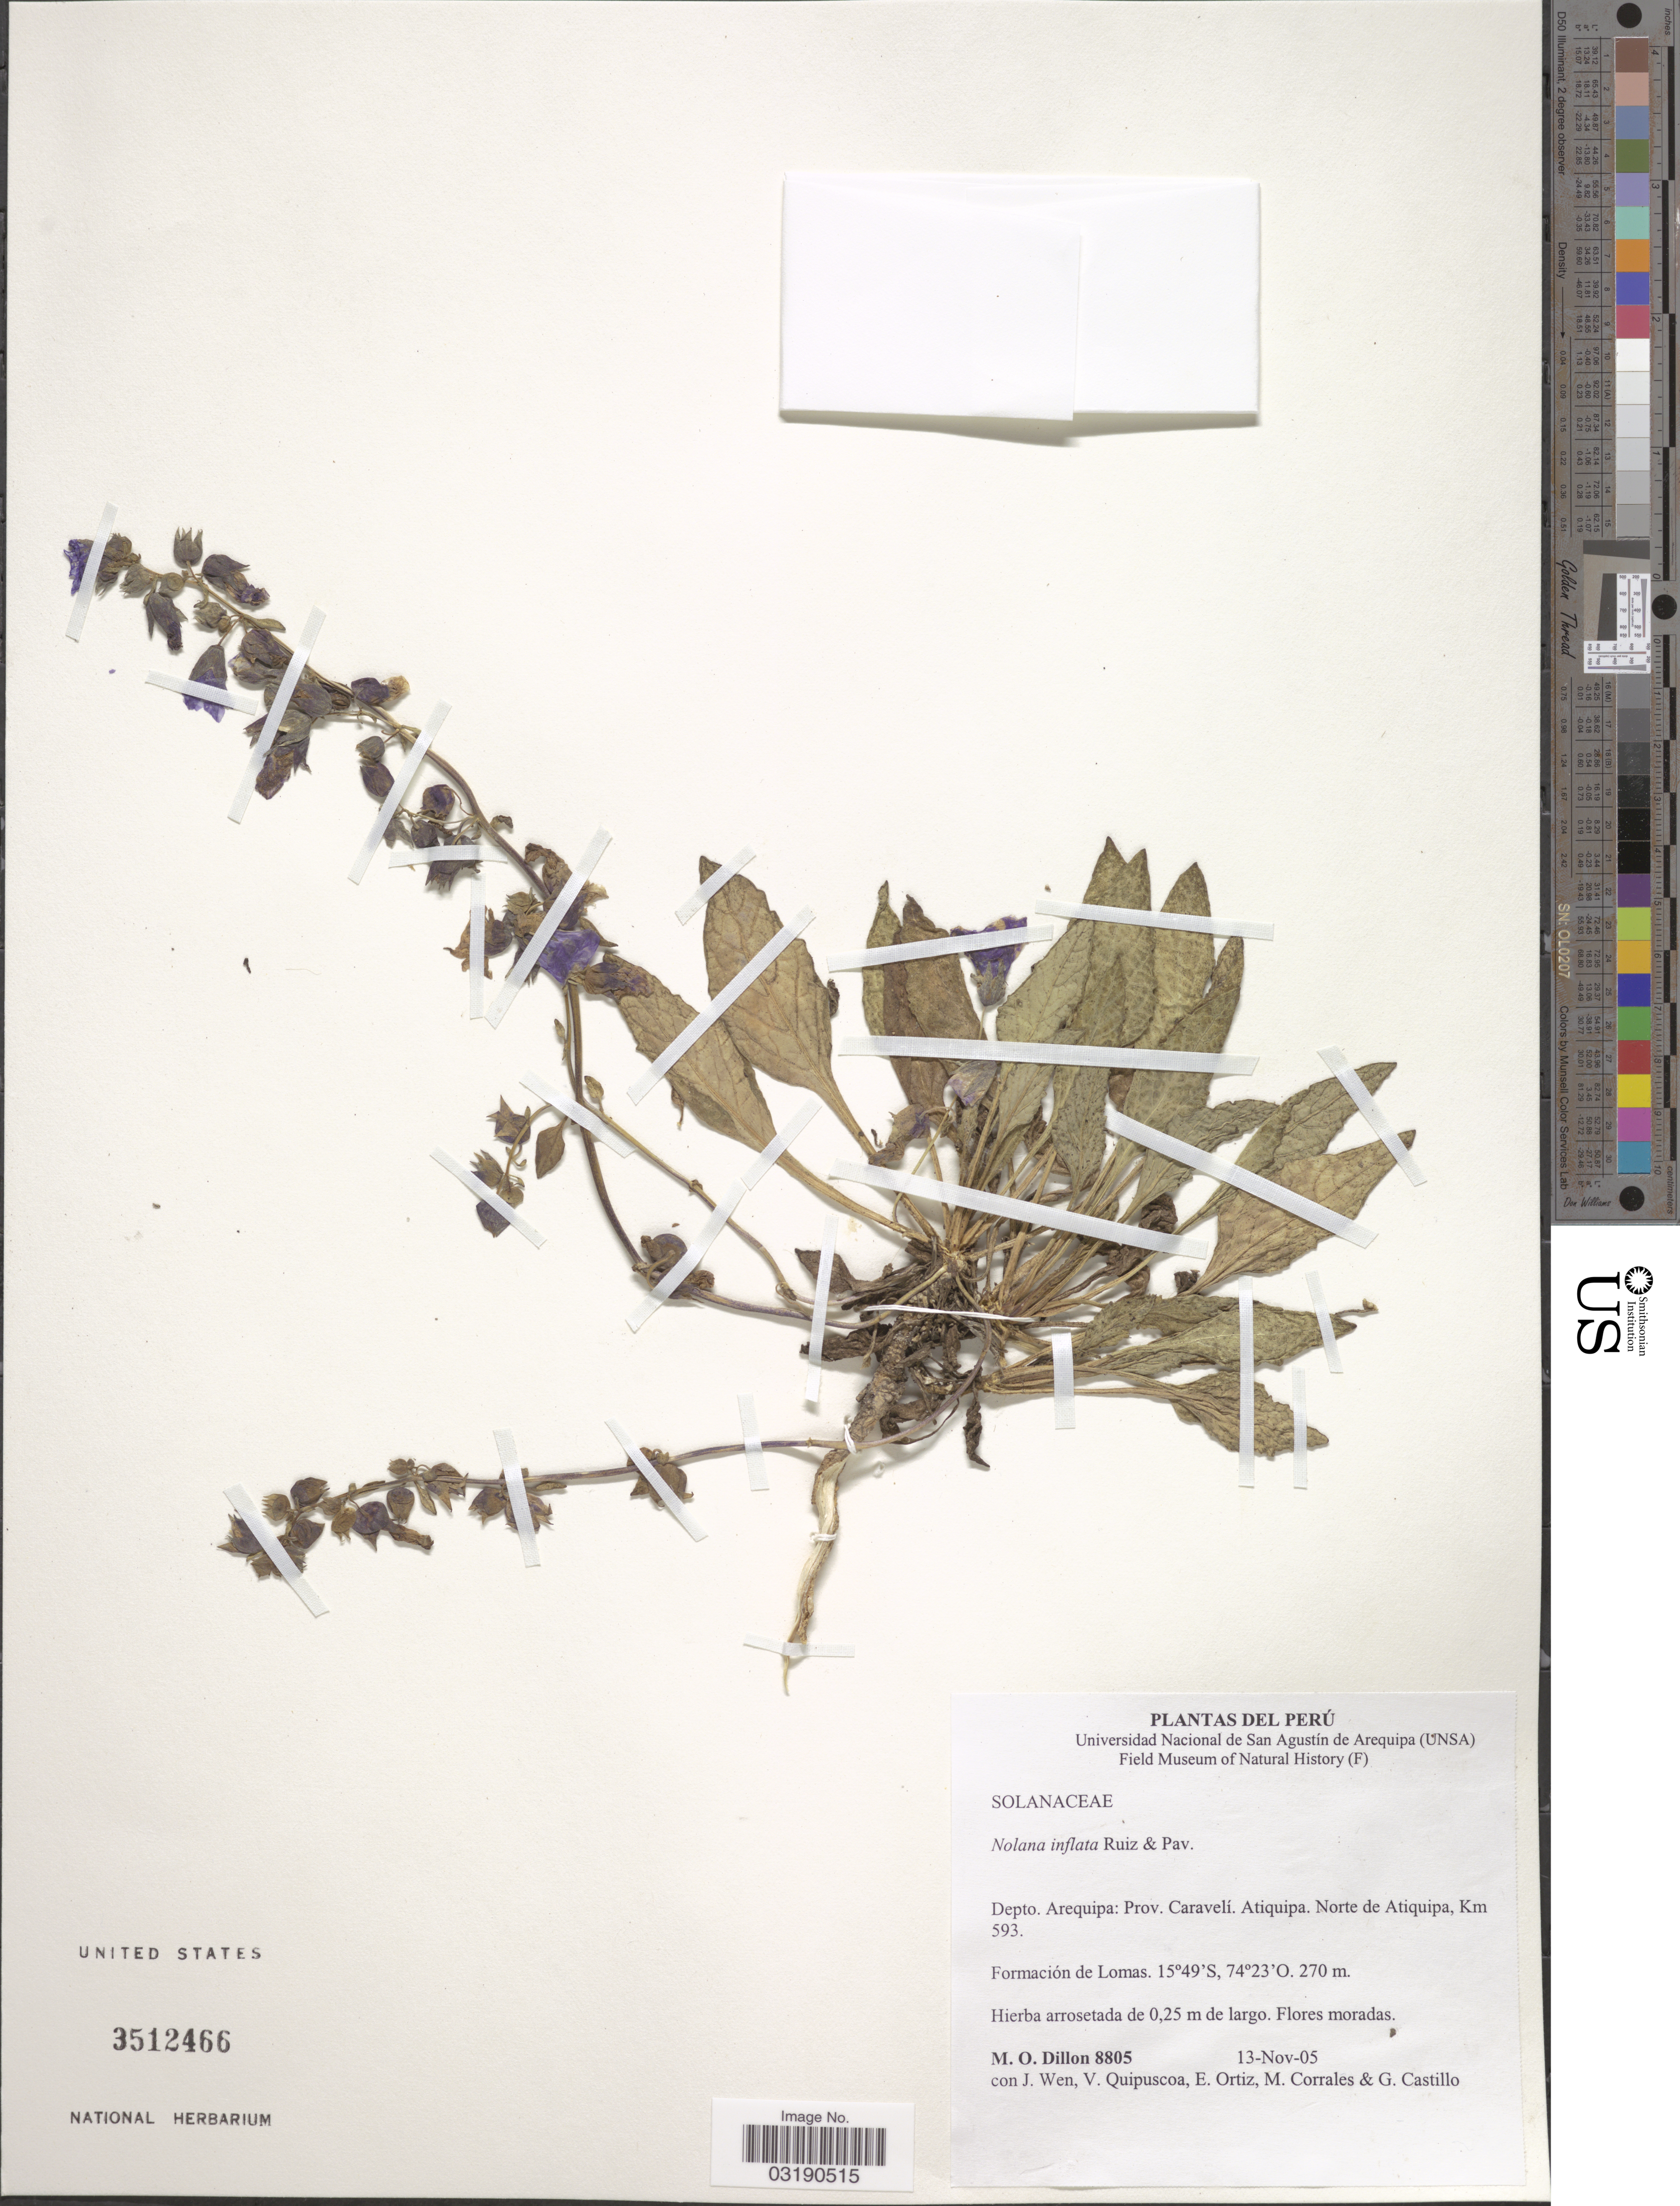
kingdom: Plantae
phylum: Tracheophyta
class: Magnoliopsida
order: Solanales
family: Solanaceae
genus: Nolana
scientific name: Nolana inflata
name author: (Pav.) Ruiz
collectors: M. O. Dillon, J. Wen, V. Quipuscoa, E. Ortiz & et al.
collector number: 8805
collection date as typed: Transcribed d/m/y: 13/11/5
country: Peru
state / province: Arequipa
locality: Depto. Arequipa: Prov. Caravelí, Atiquipa, Norte de Atiquipa, Km 593.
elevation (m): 270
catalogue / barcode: US 3512466